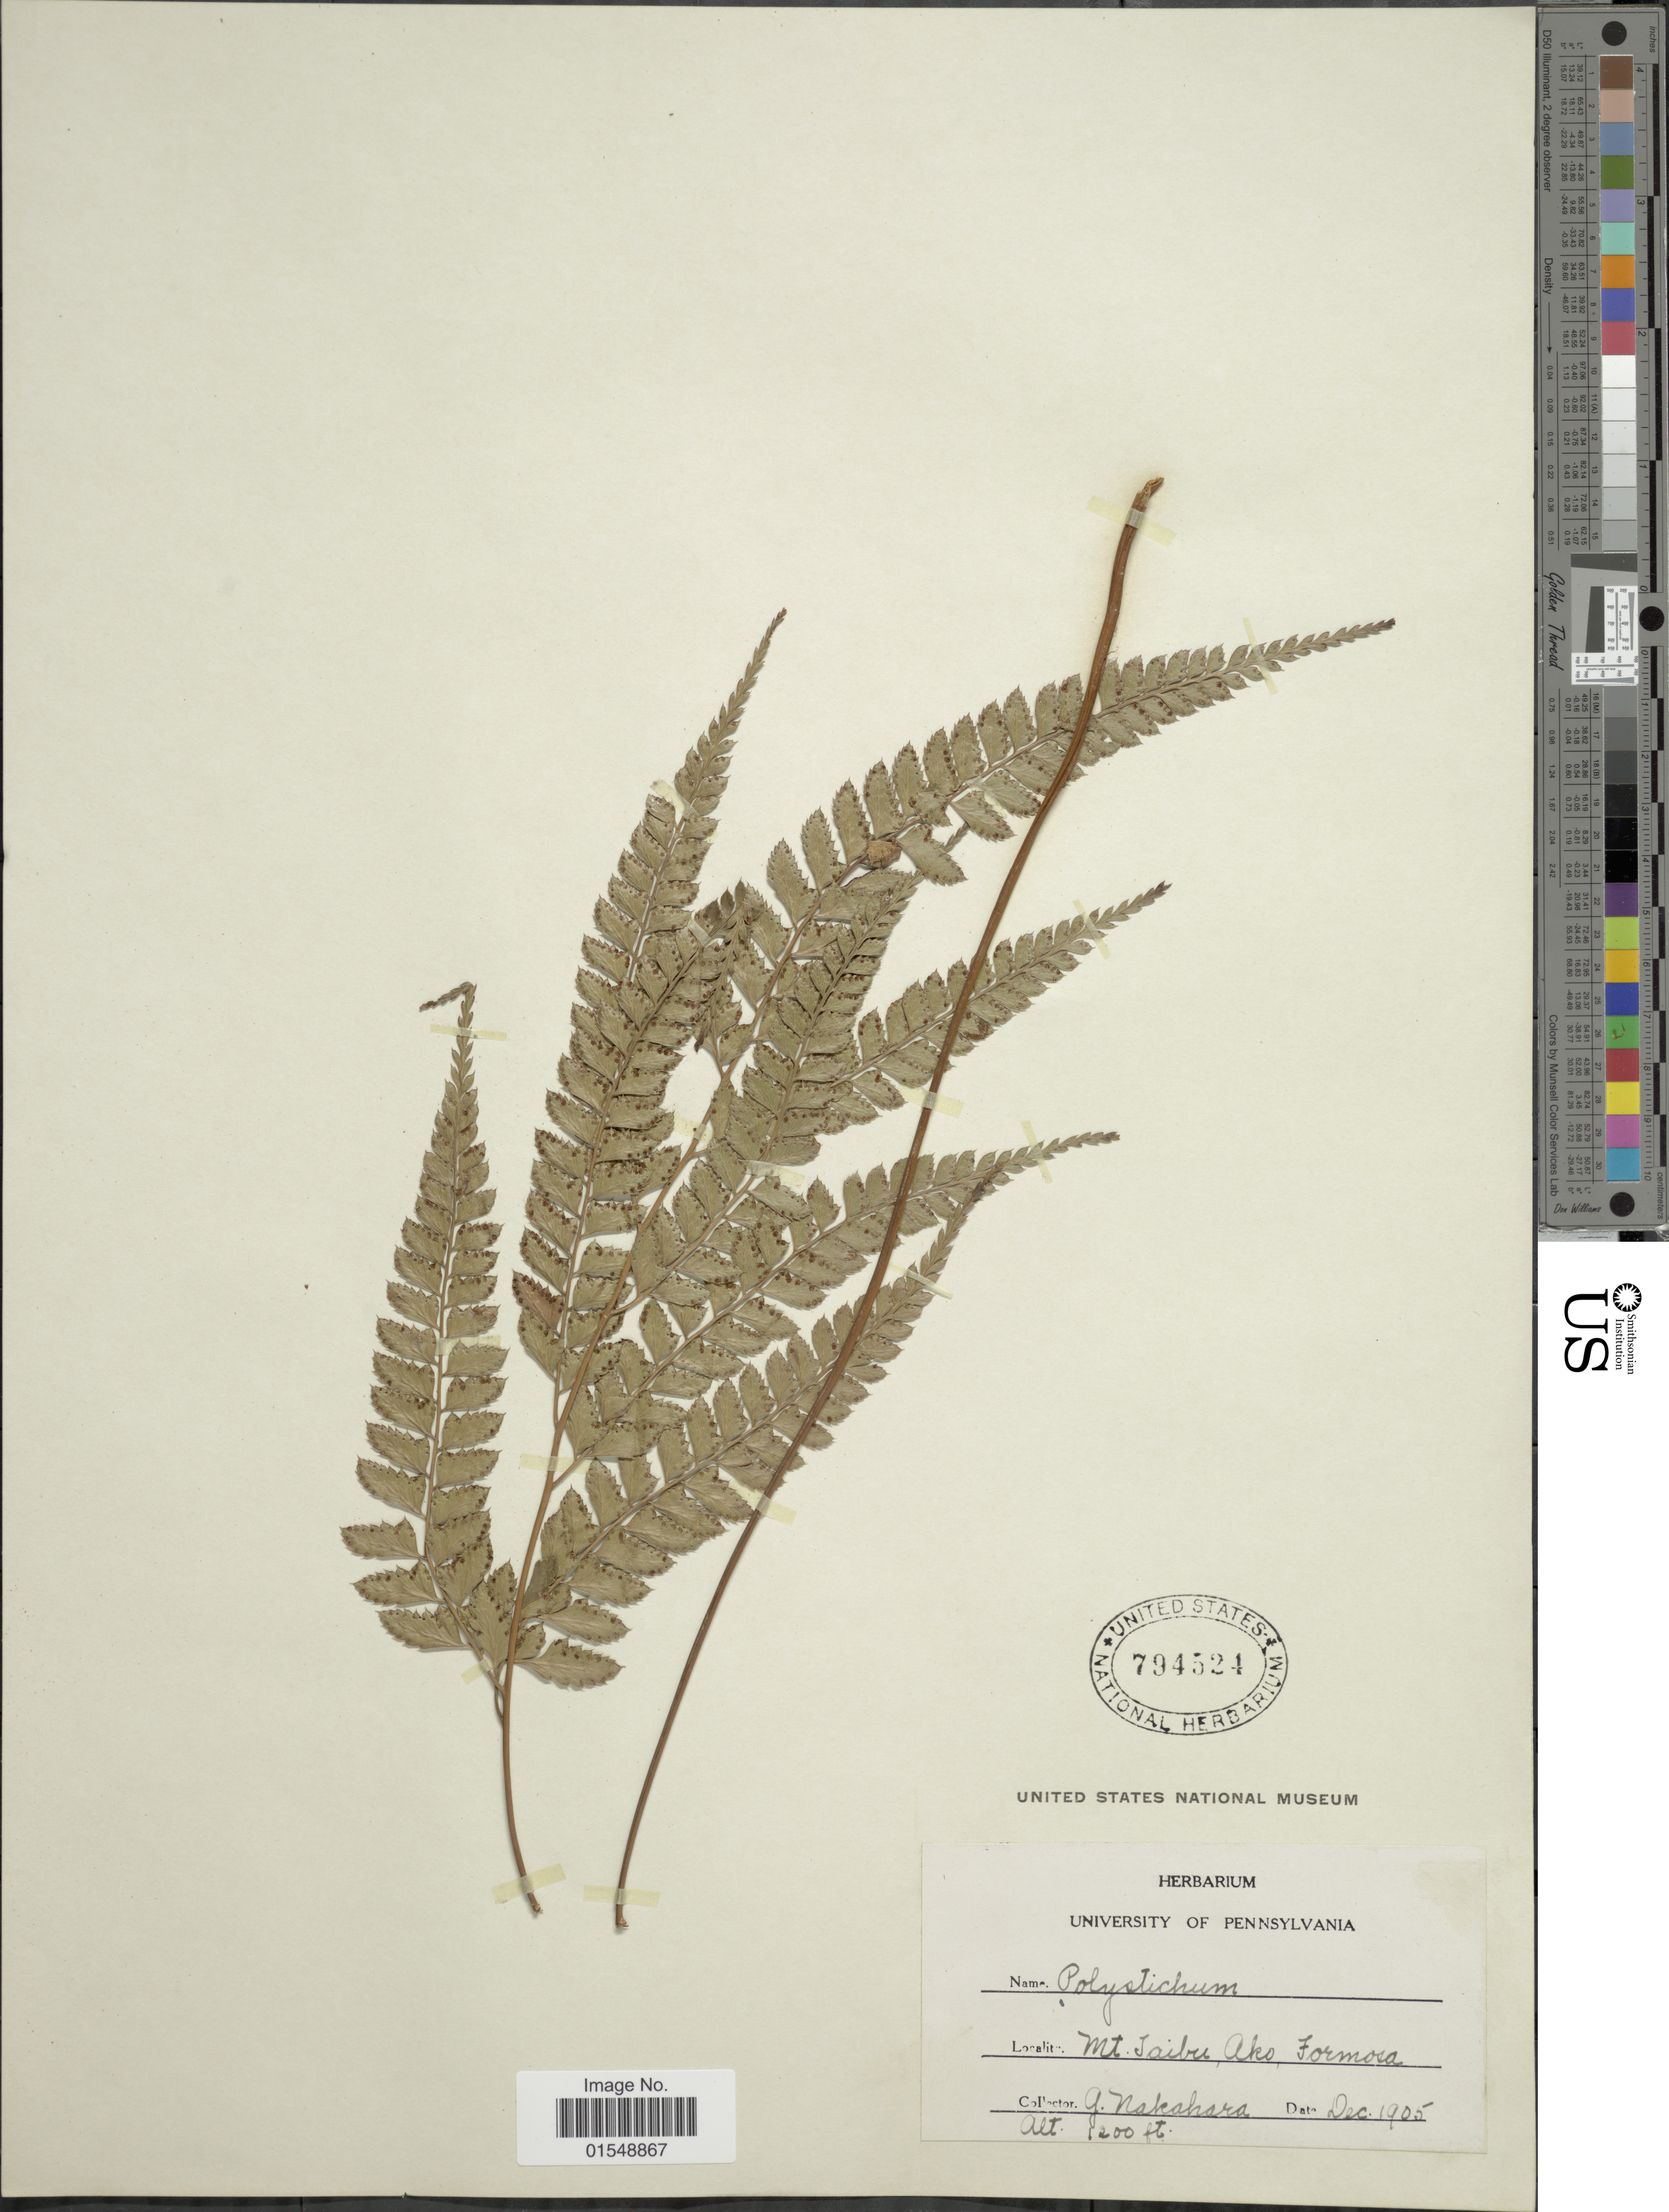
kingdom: Plantae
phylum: Tracheophyta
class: Polypodiopsida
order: Polypodiales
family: Dryopteridaceae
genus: Arachniodes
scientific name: Arachniodes amabilis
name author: (Blume) Tindale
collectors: G. Nakahara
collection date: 1905-12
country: Taiwan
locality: Mt. Iaibu, Ako, Formosa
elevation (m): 366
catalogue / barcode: US 794524